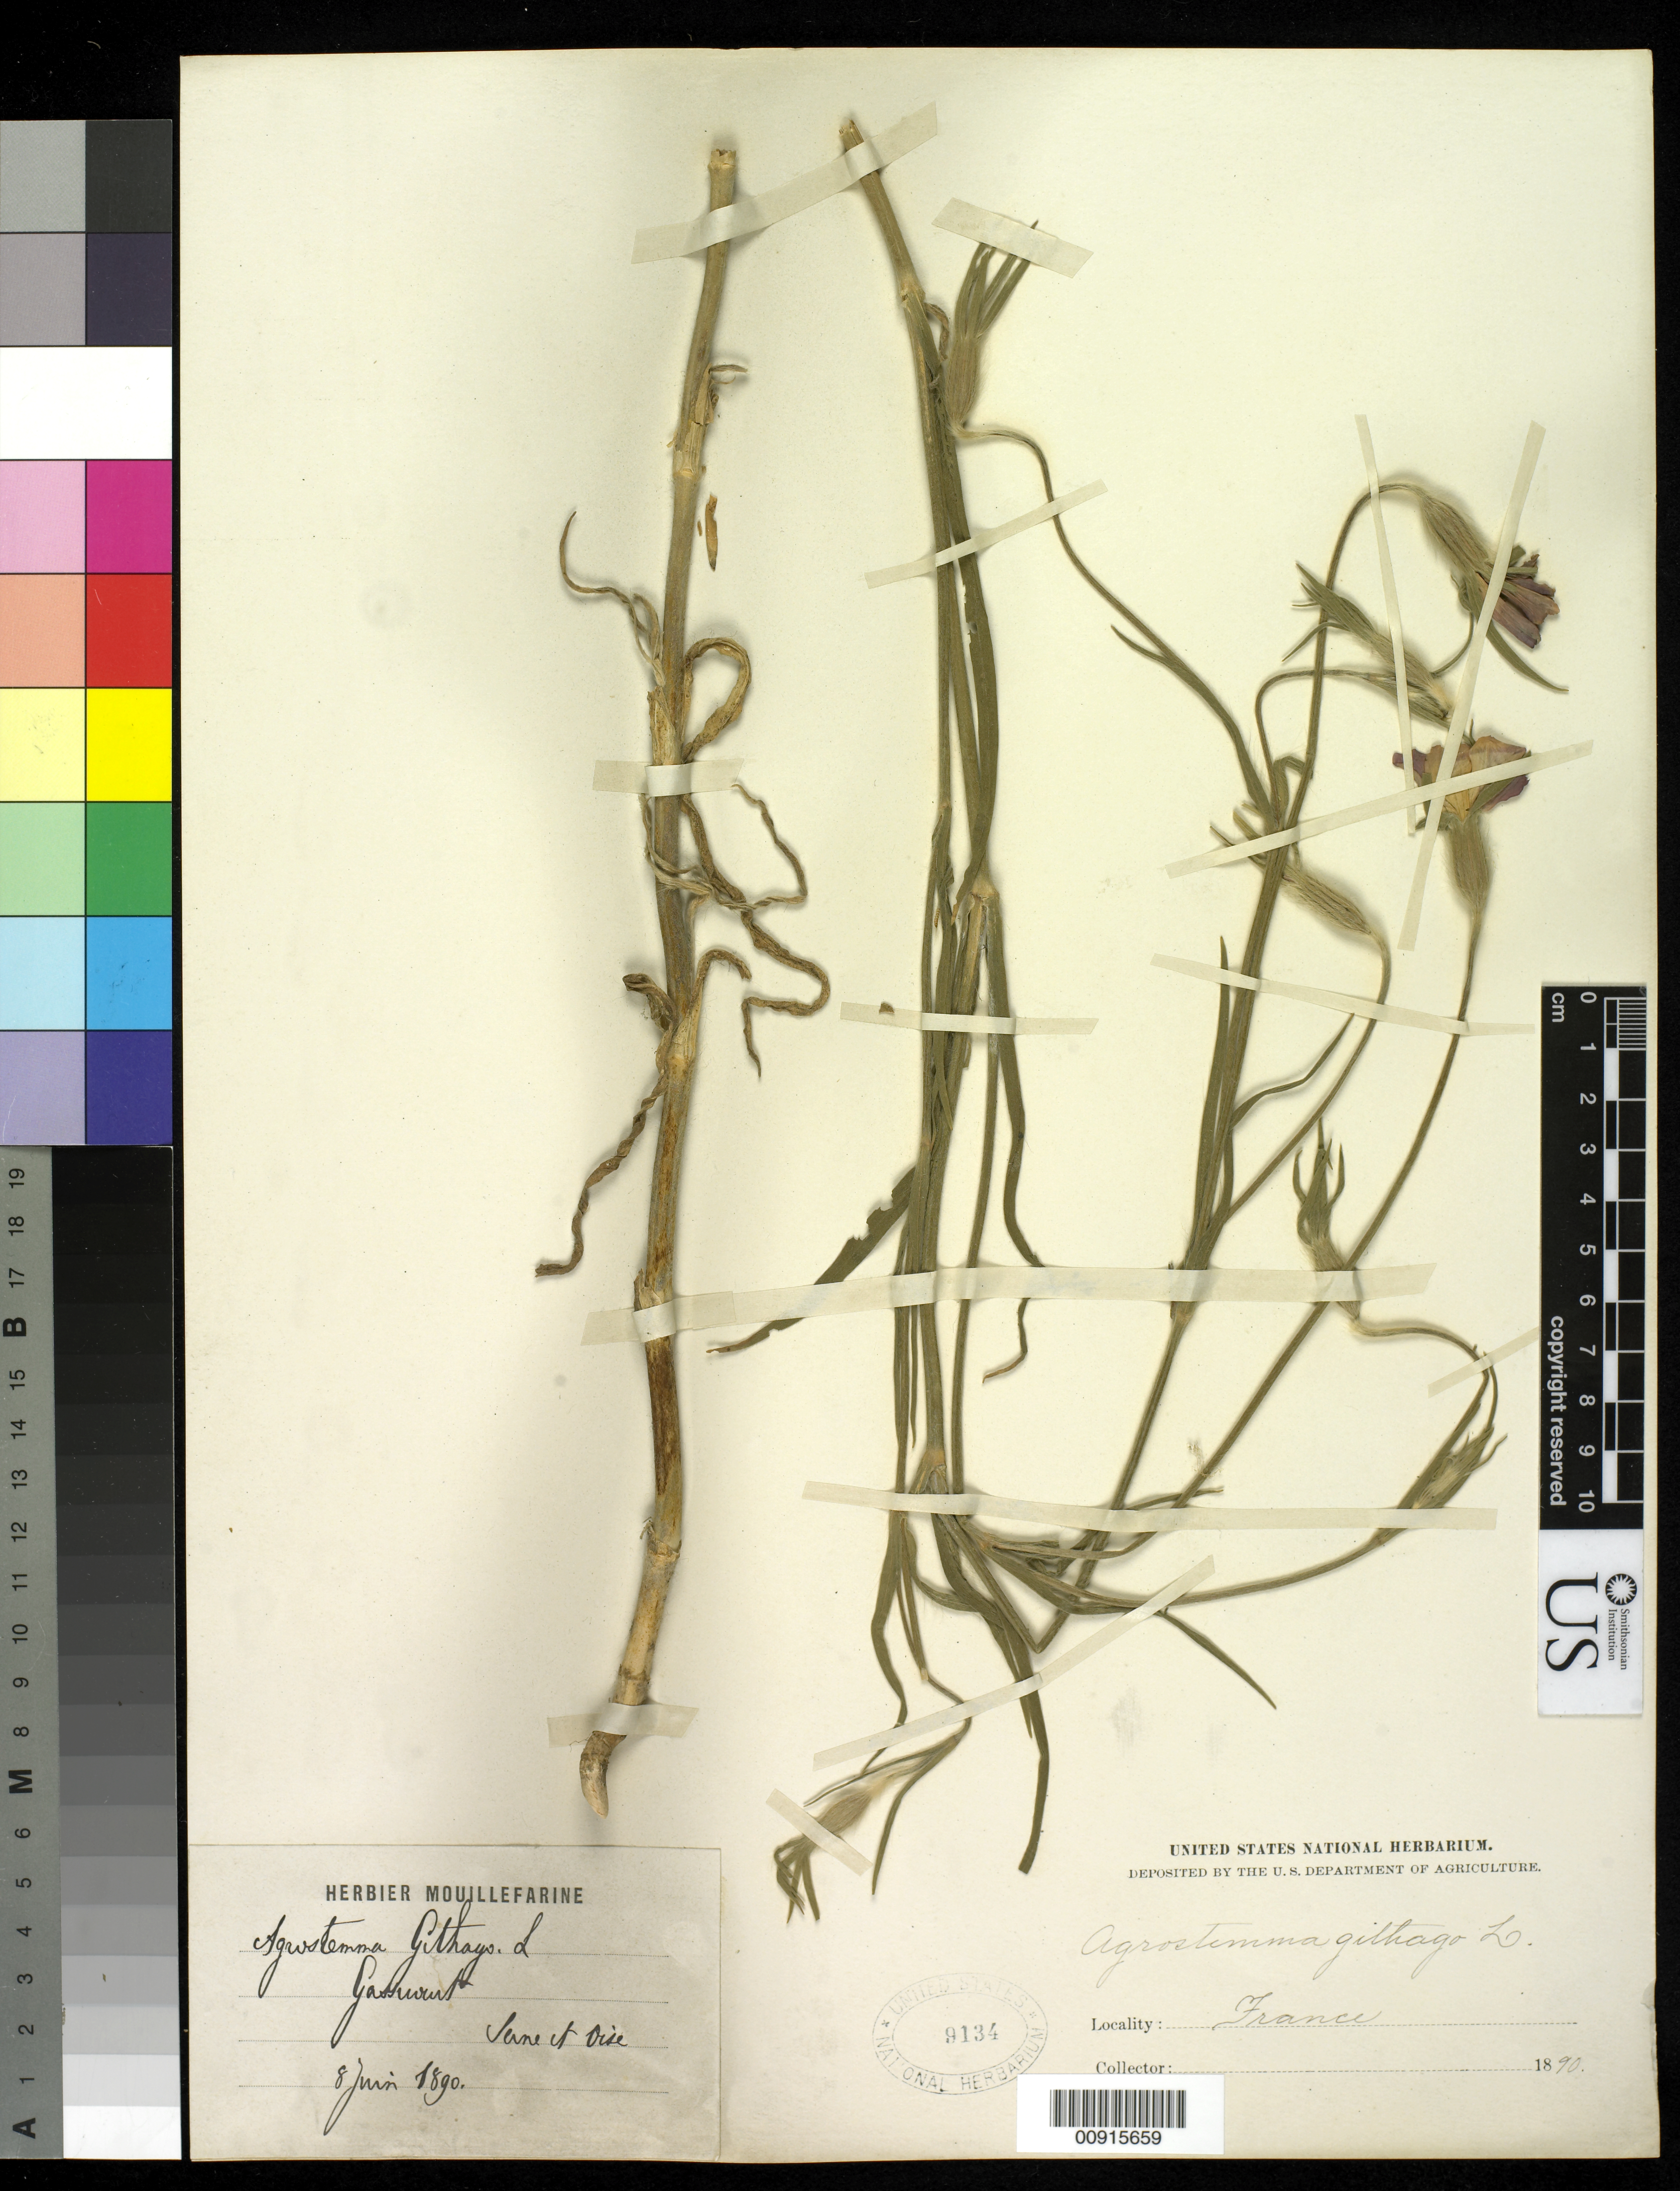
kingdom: Plantae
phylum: Tracheophyta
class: Magnoliopsida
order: Caryophyllales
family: Caryophyllaceae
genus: Agrostemma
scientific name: Agrostemma githago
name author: L.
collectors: A. Mouillefarine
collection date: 1890-06-08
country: France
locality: Gamwert?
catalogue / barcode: US 9134